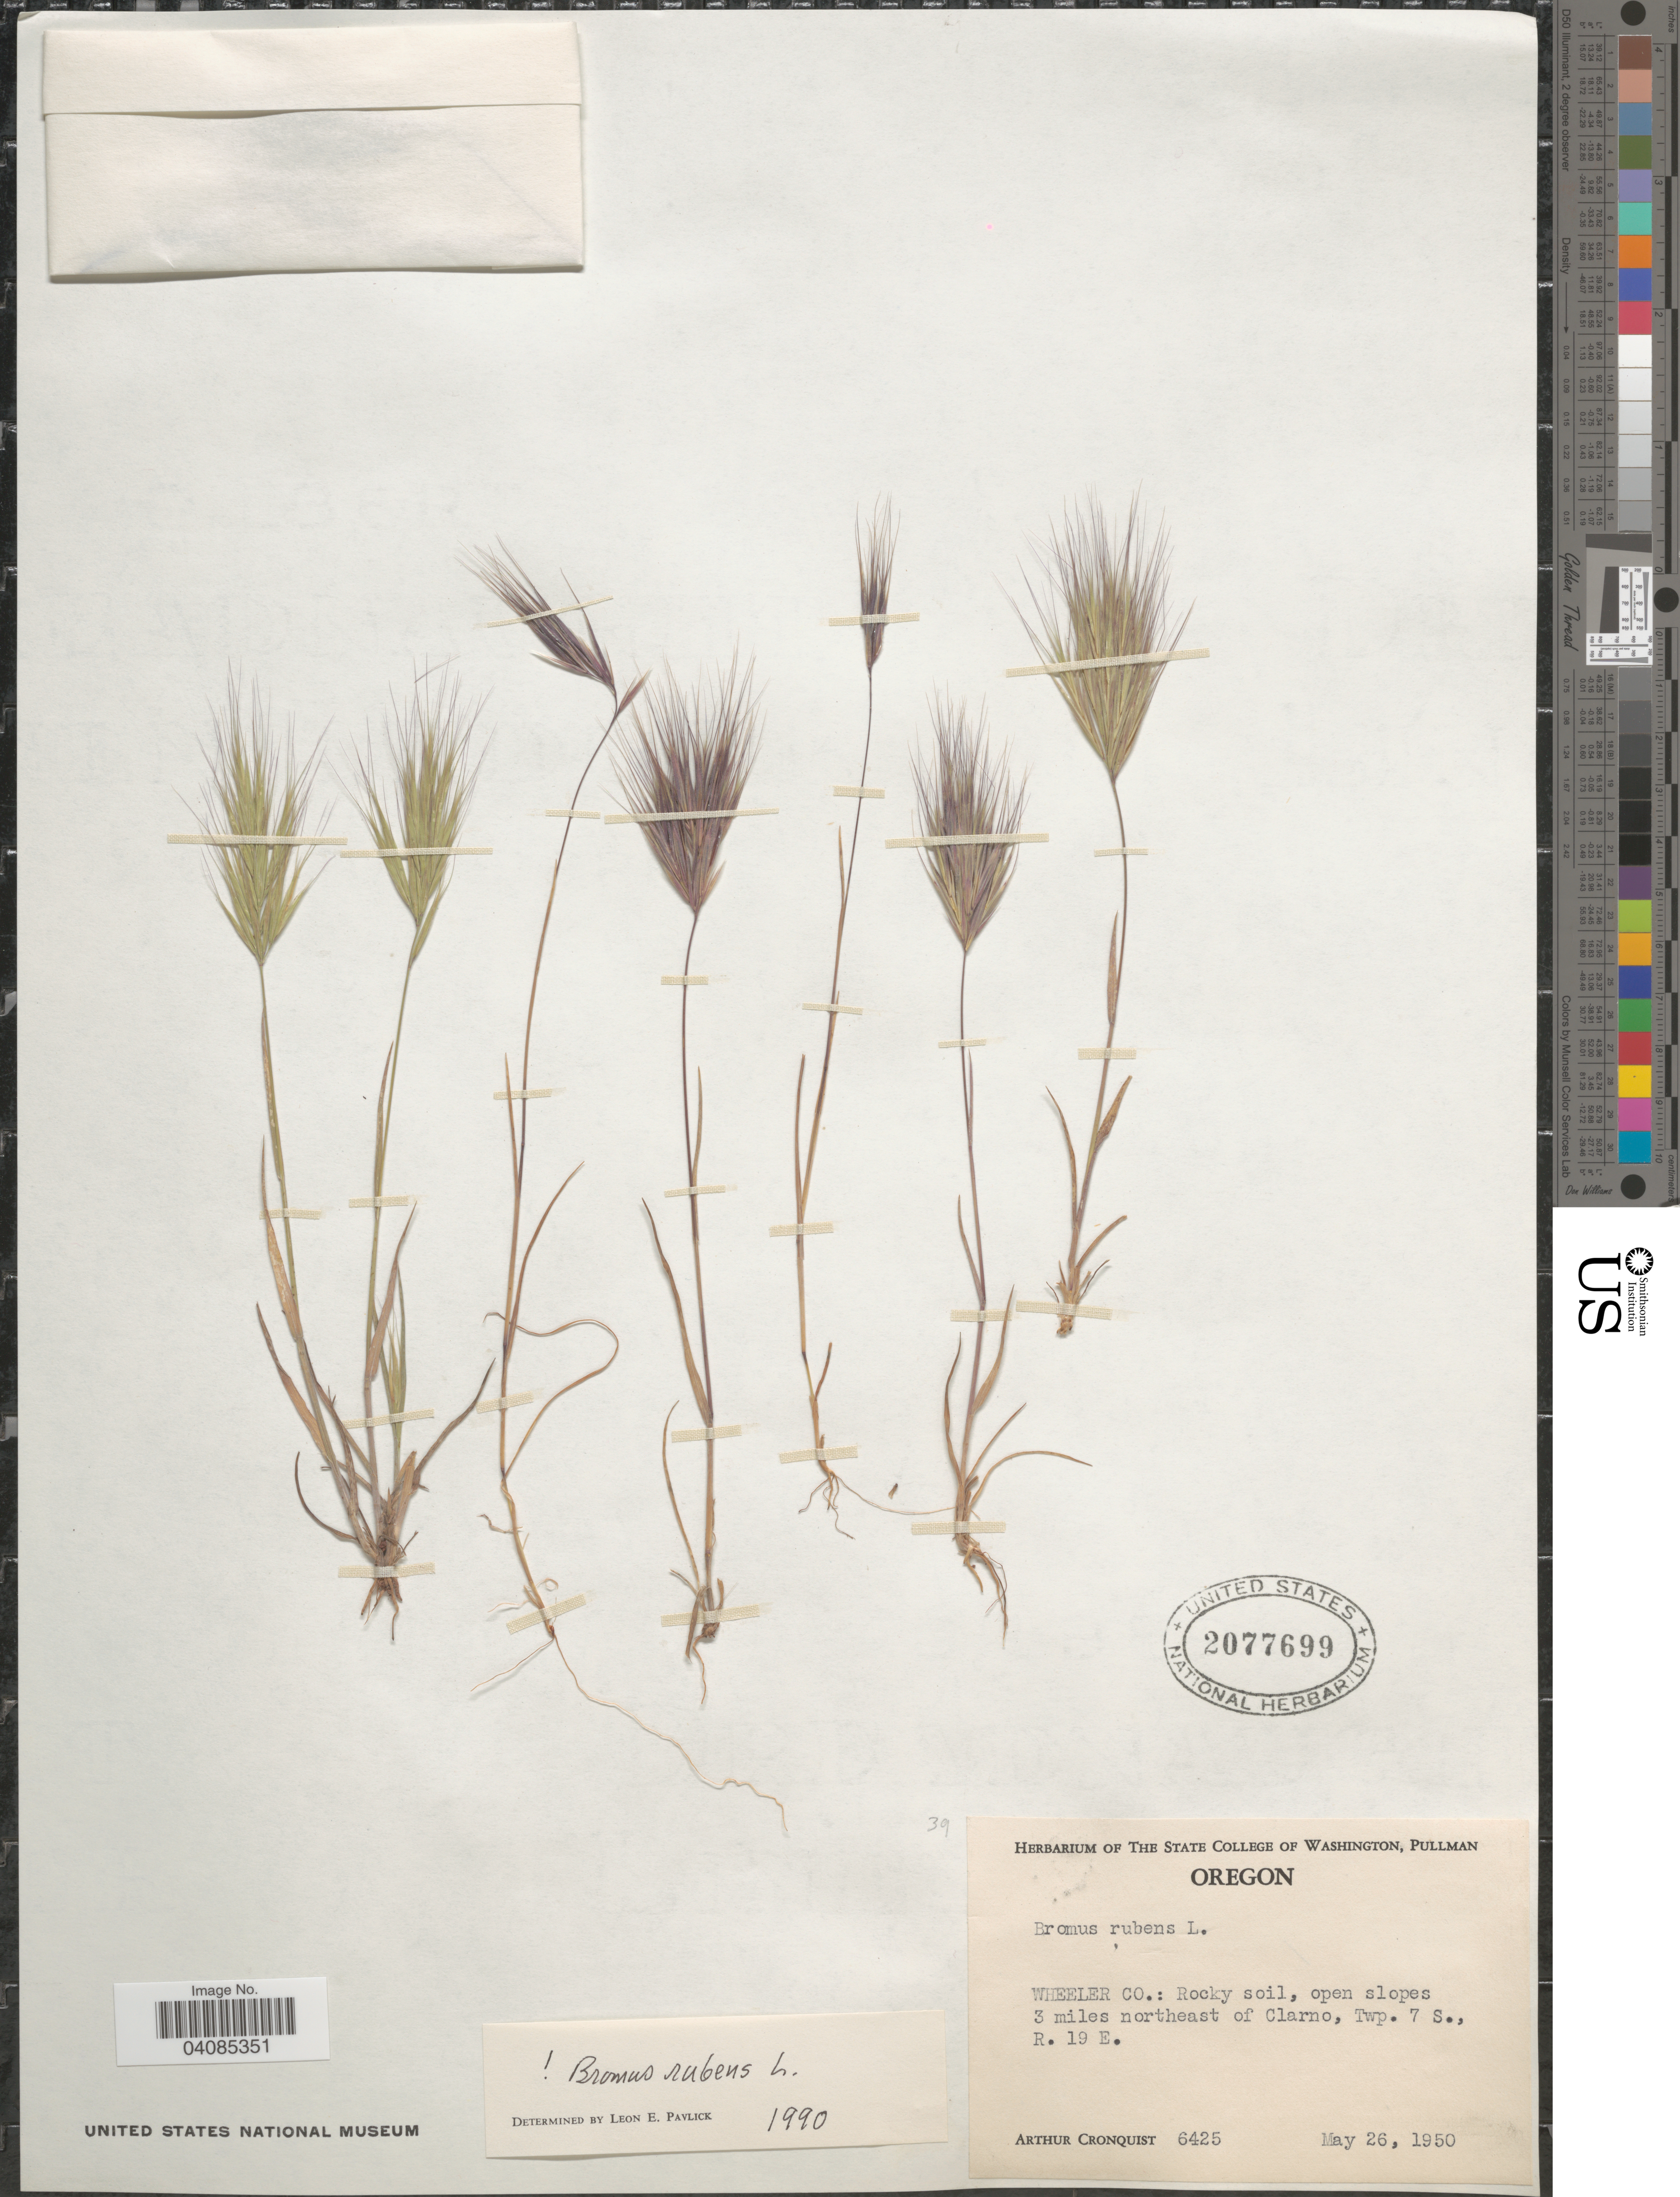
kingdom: Plantae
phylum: Tracheophyta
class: Liliopsida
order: Poales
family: Poaceae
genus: Bromus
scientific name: Bromus rubens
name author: L.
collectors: A. J. Cronquist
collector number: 6425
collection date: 1950-05-26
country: United States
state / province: Oregon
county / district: Wheeler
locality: Wheeler Co.: Rocky soil, open slopes 3 miles northeast of Clarno, Twp. 7 S., R. 19 E.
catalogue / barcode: US 2077699